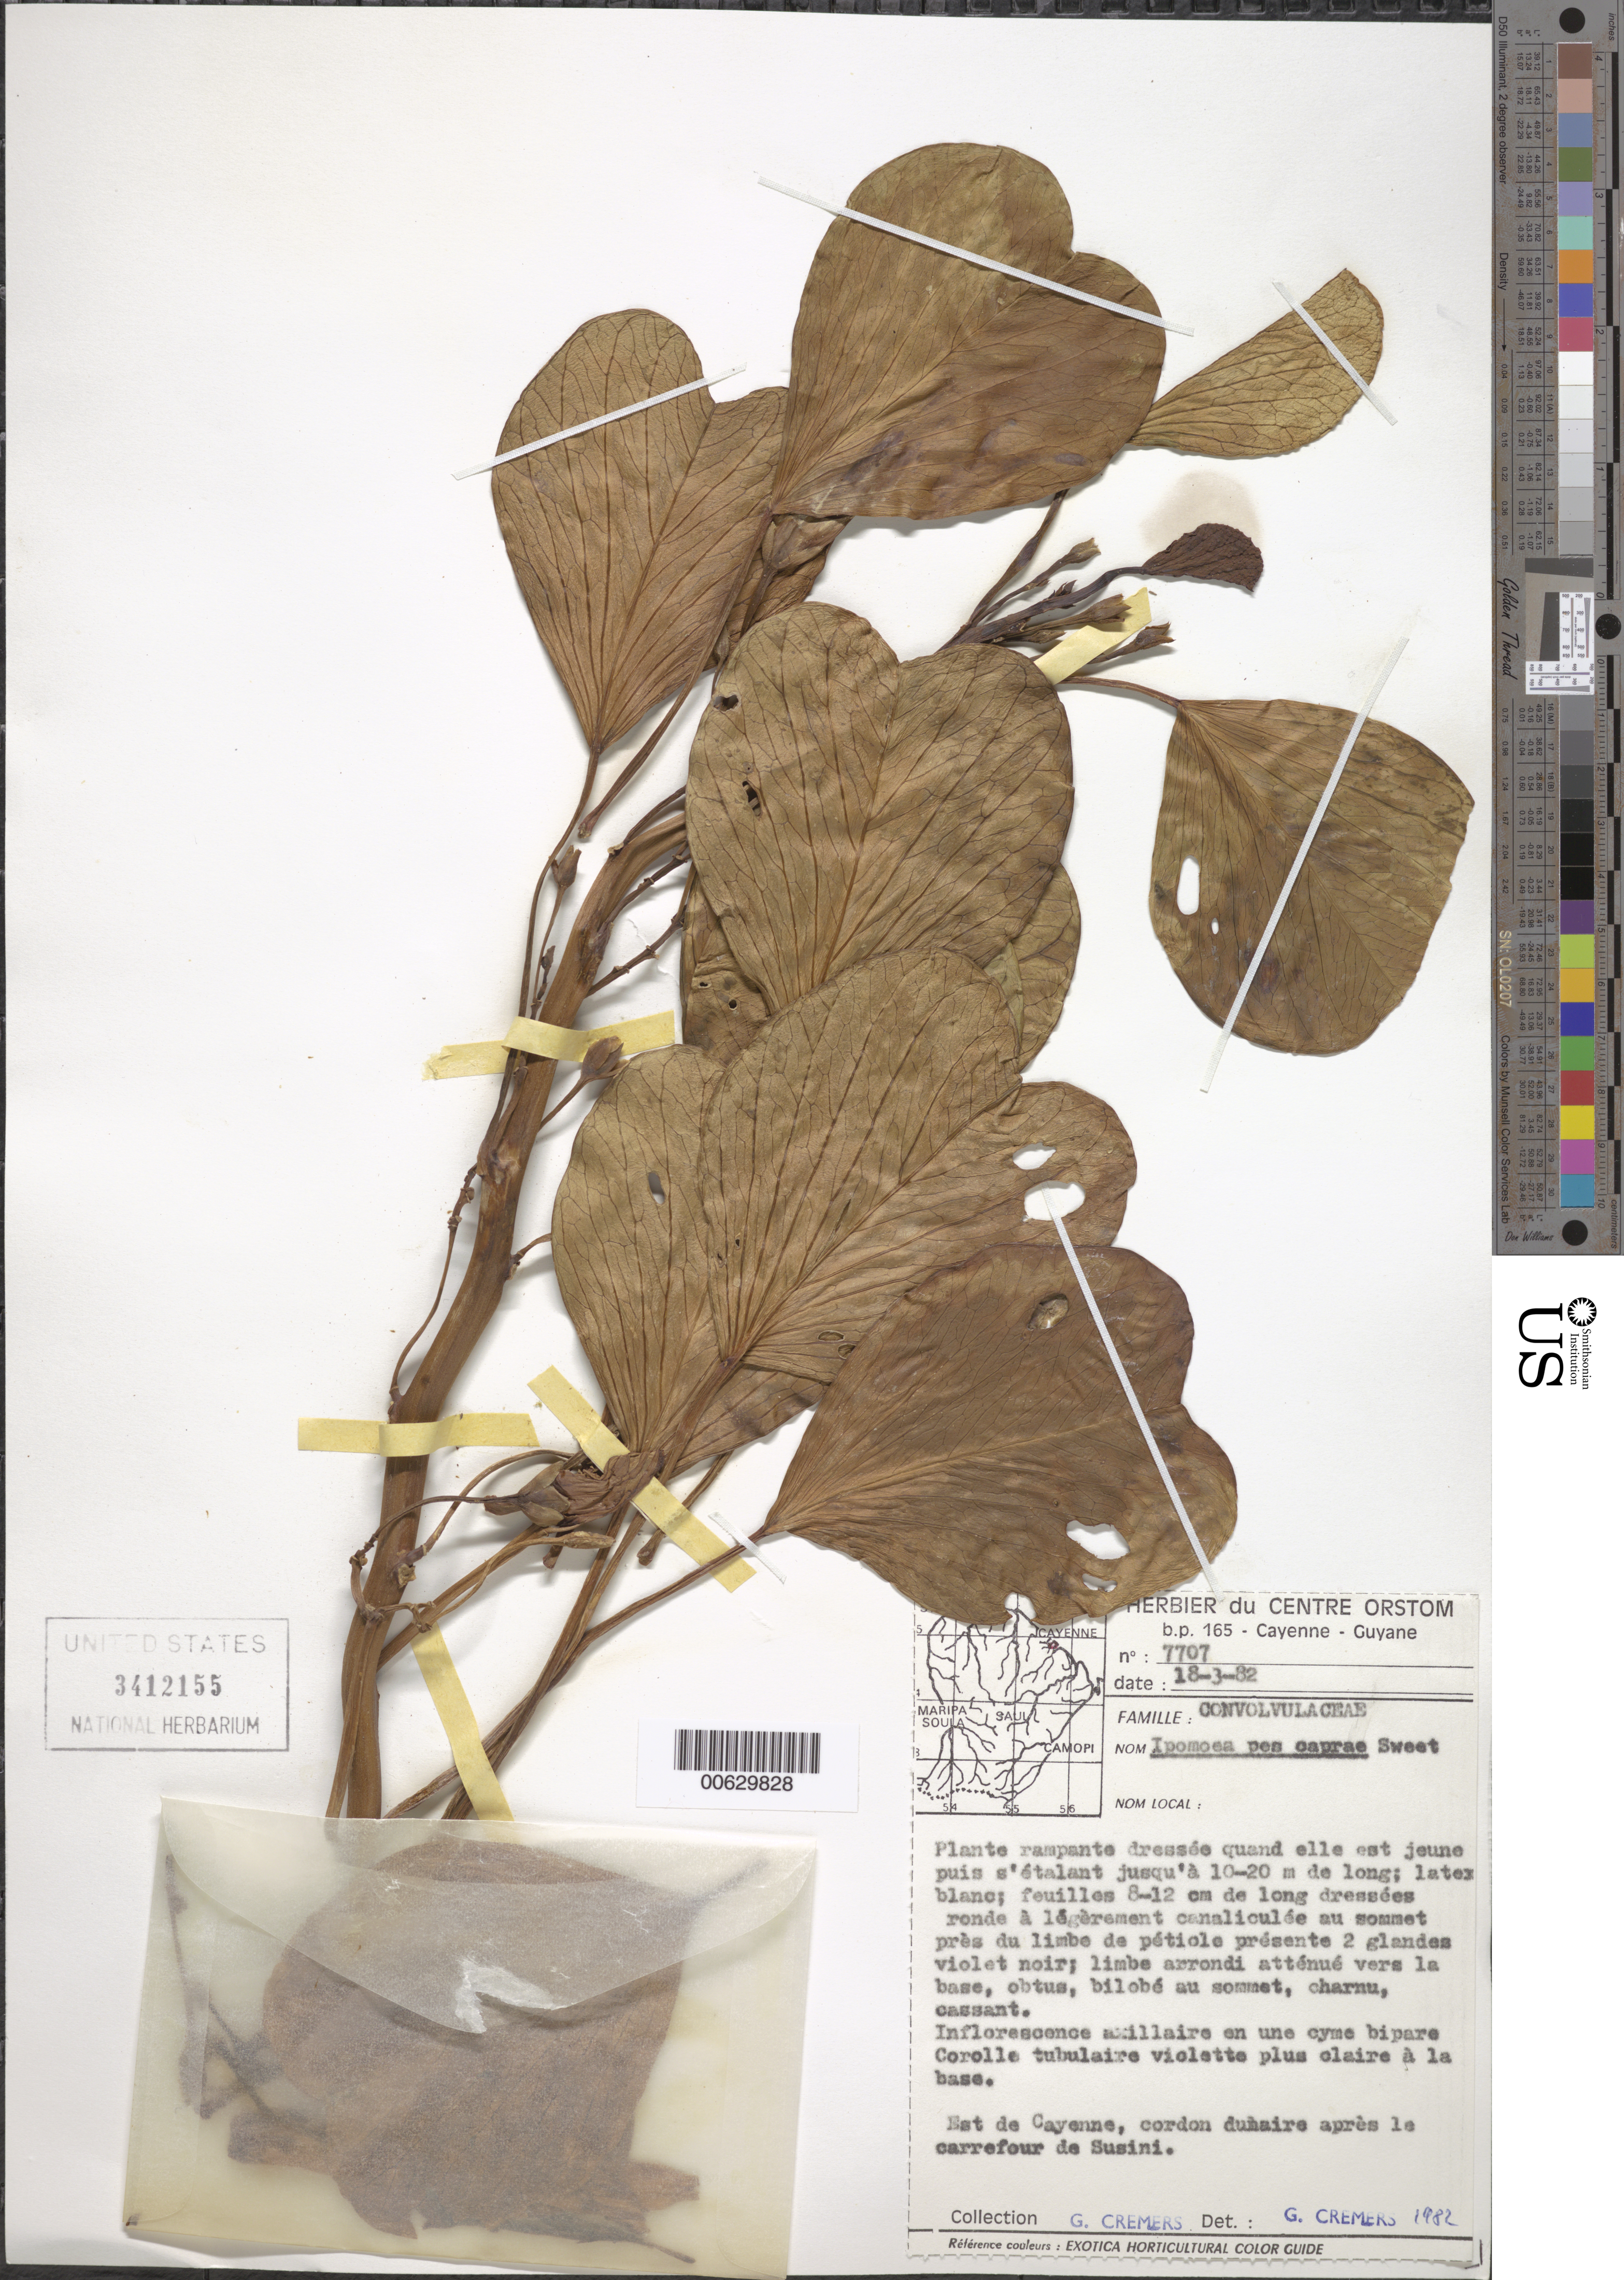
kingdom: Plantae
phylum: Tracheophyta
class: Magnoliopsida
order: Solanales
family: Convolvulaceae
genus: Ipomoea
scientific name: Ipomoea pes-caprae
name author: (L.) R. Br.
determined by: Cremers, Georges A.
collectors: G. Cremers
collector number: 7707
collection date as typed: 18-Mar-82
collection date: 1982-03-18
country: French Guiana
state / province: Cayenne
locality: Cayenne, E of, road to Susini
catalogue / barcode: US 3412155